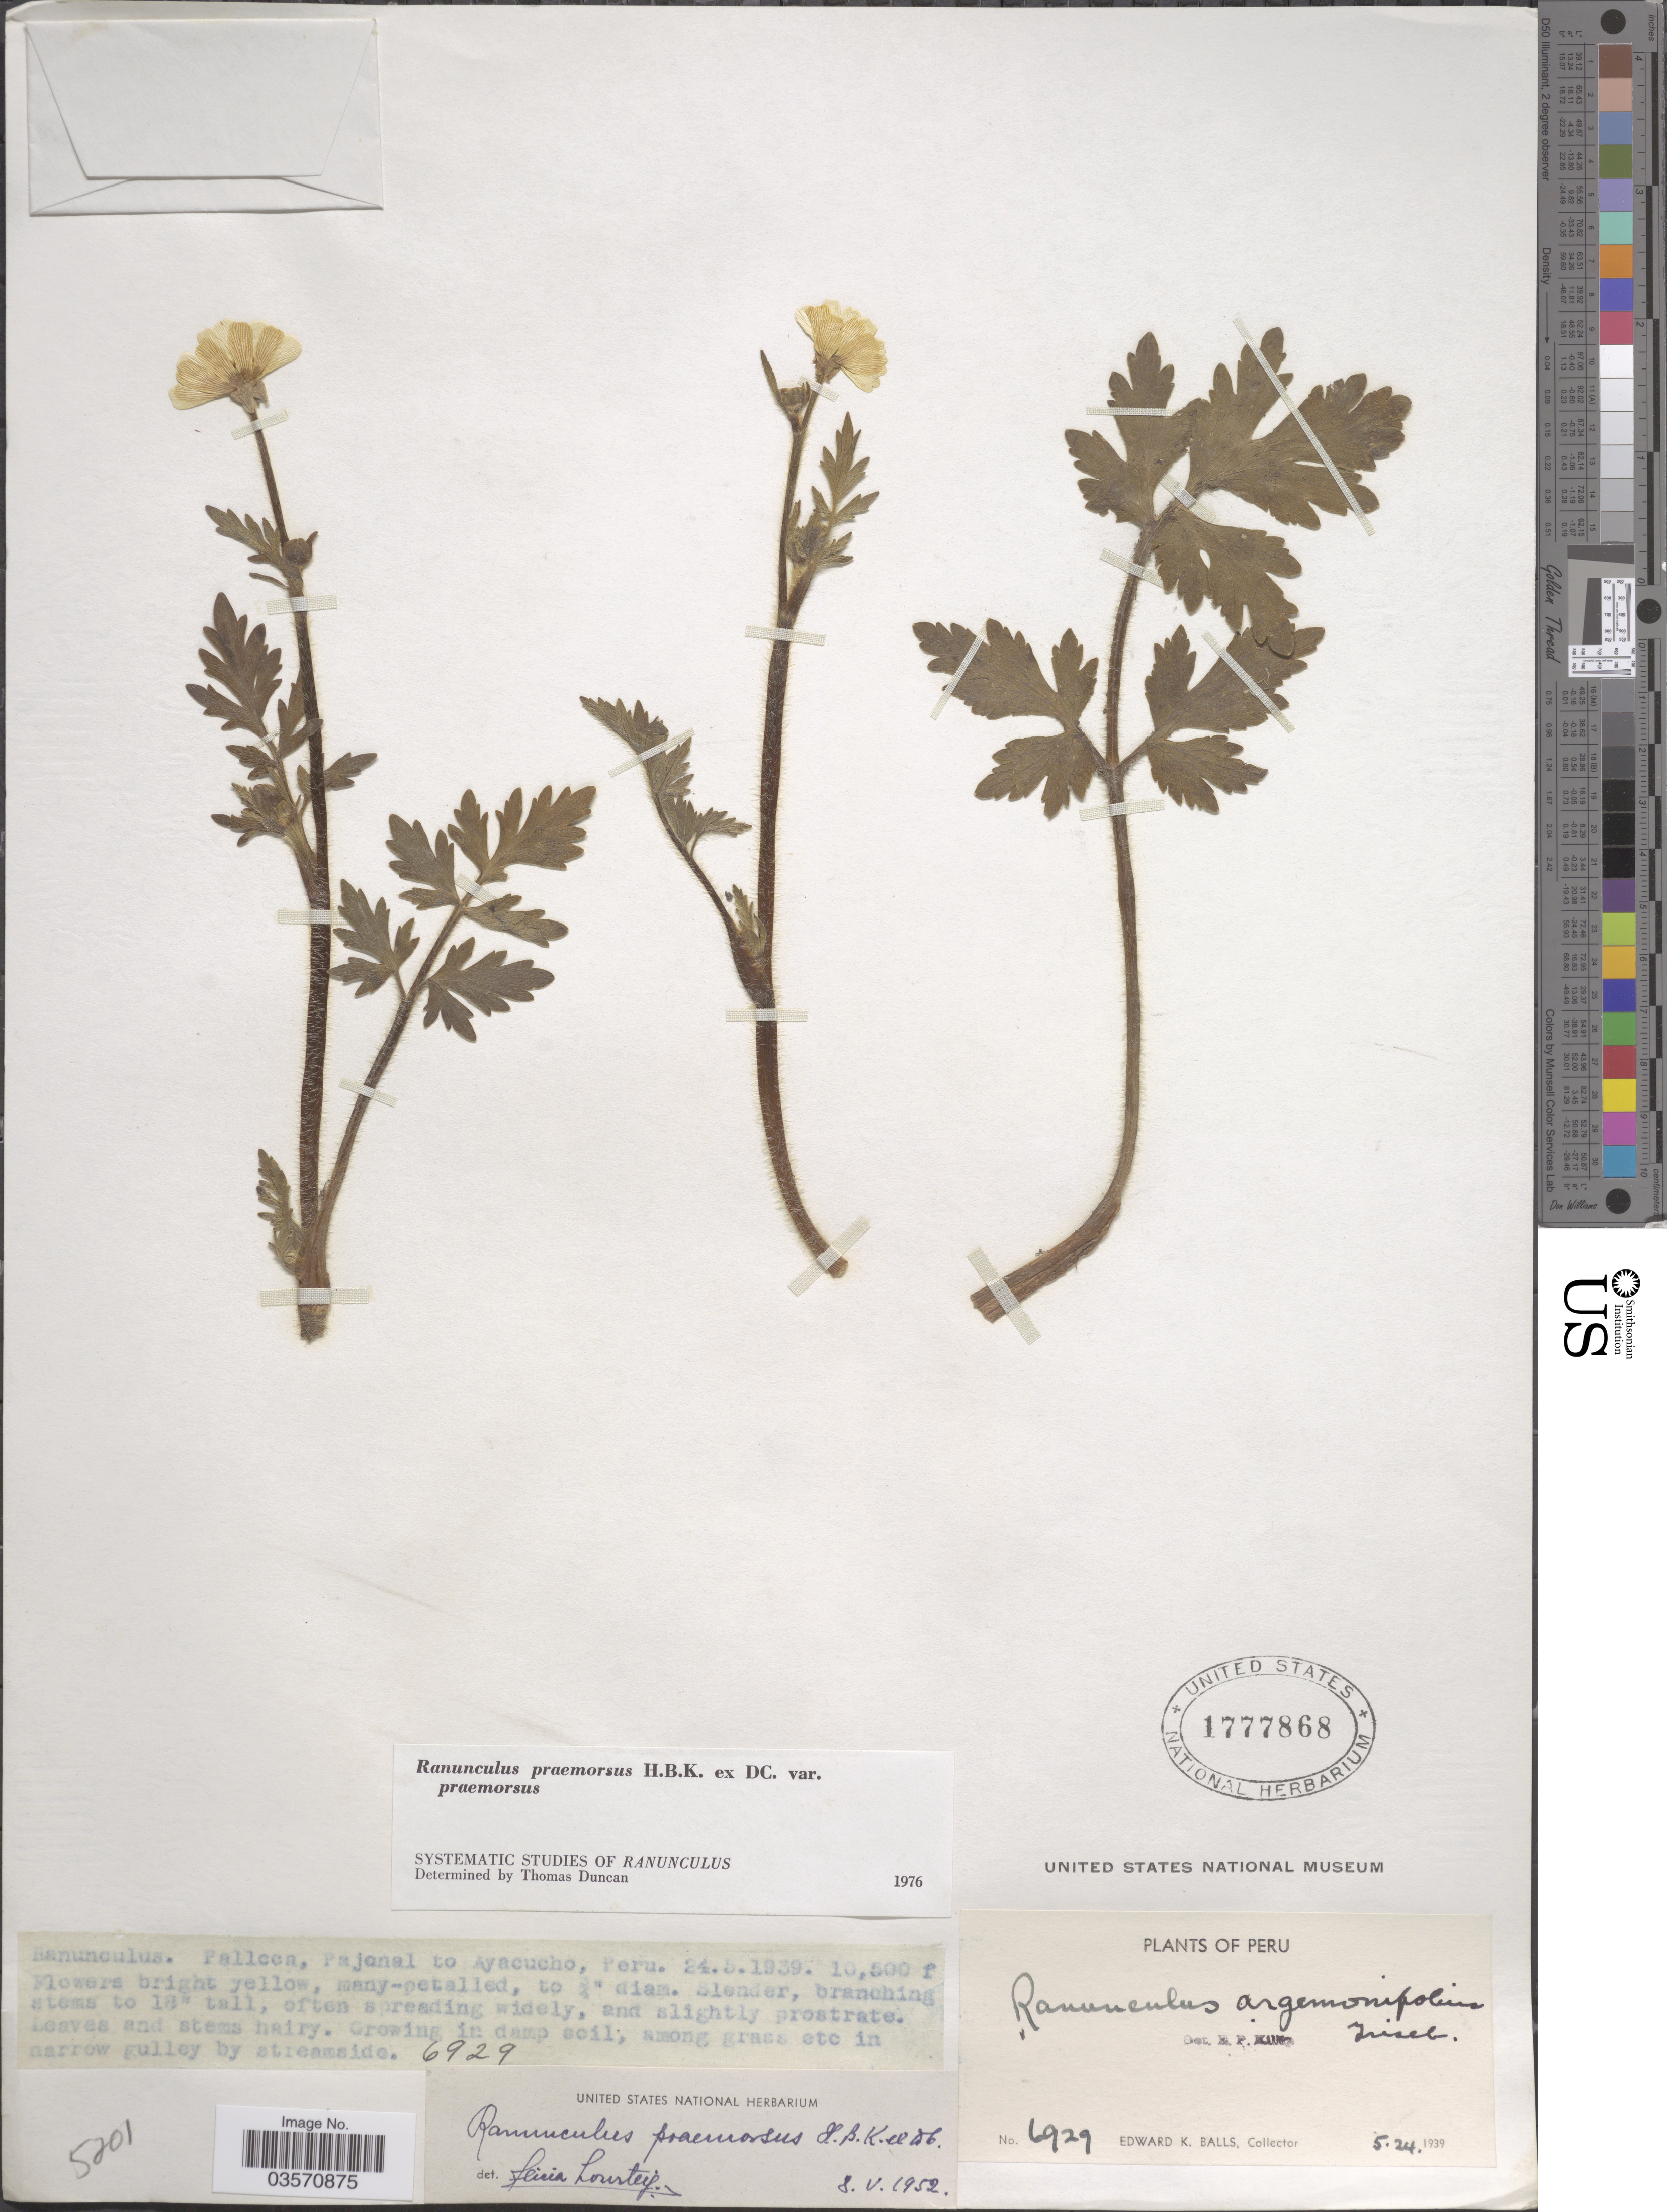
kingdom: Plantae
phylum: Tracheophyta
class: Magnoliopsida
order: Ranunculales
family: Ranunculaceae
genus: Ranunculus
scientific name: Ranunculus praemorsus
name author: Kunth ex DC.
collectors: E. K. Balls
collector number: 6929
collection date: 1939-05-24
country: Peru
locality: Pallcca, Pajonal to Ayacucho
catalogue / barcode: US 1777868